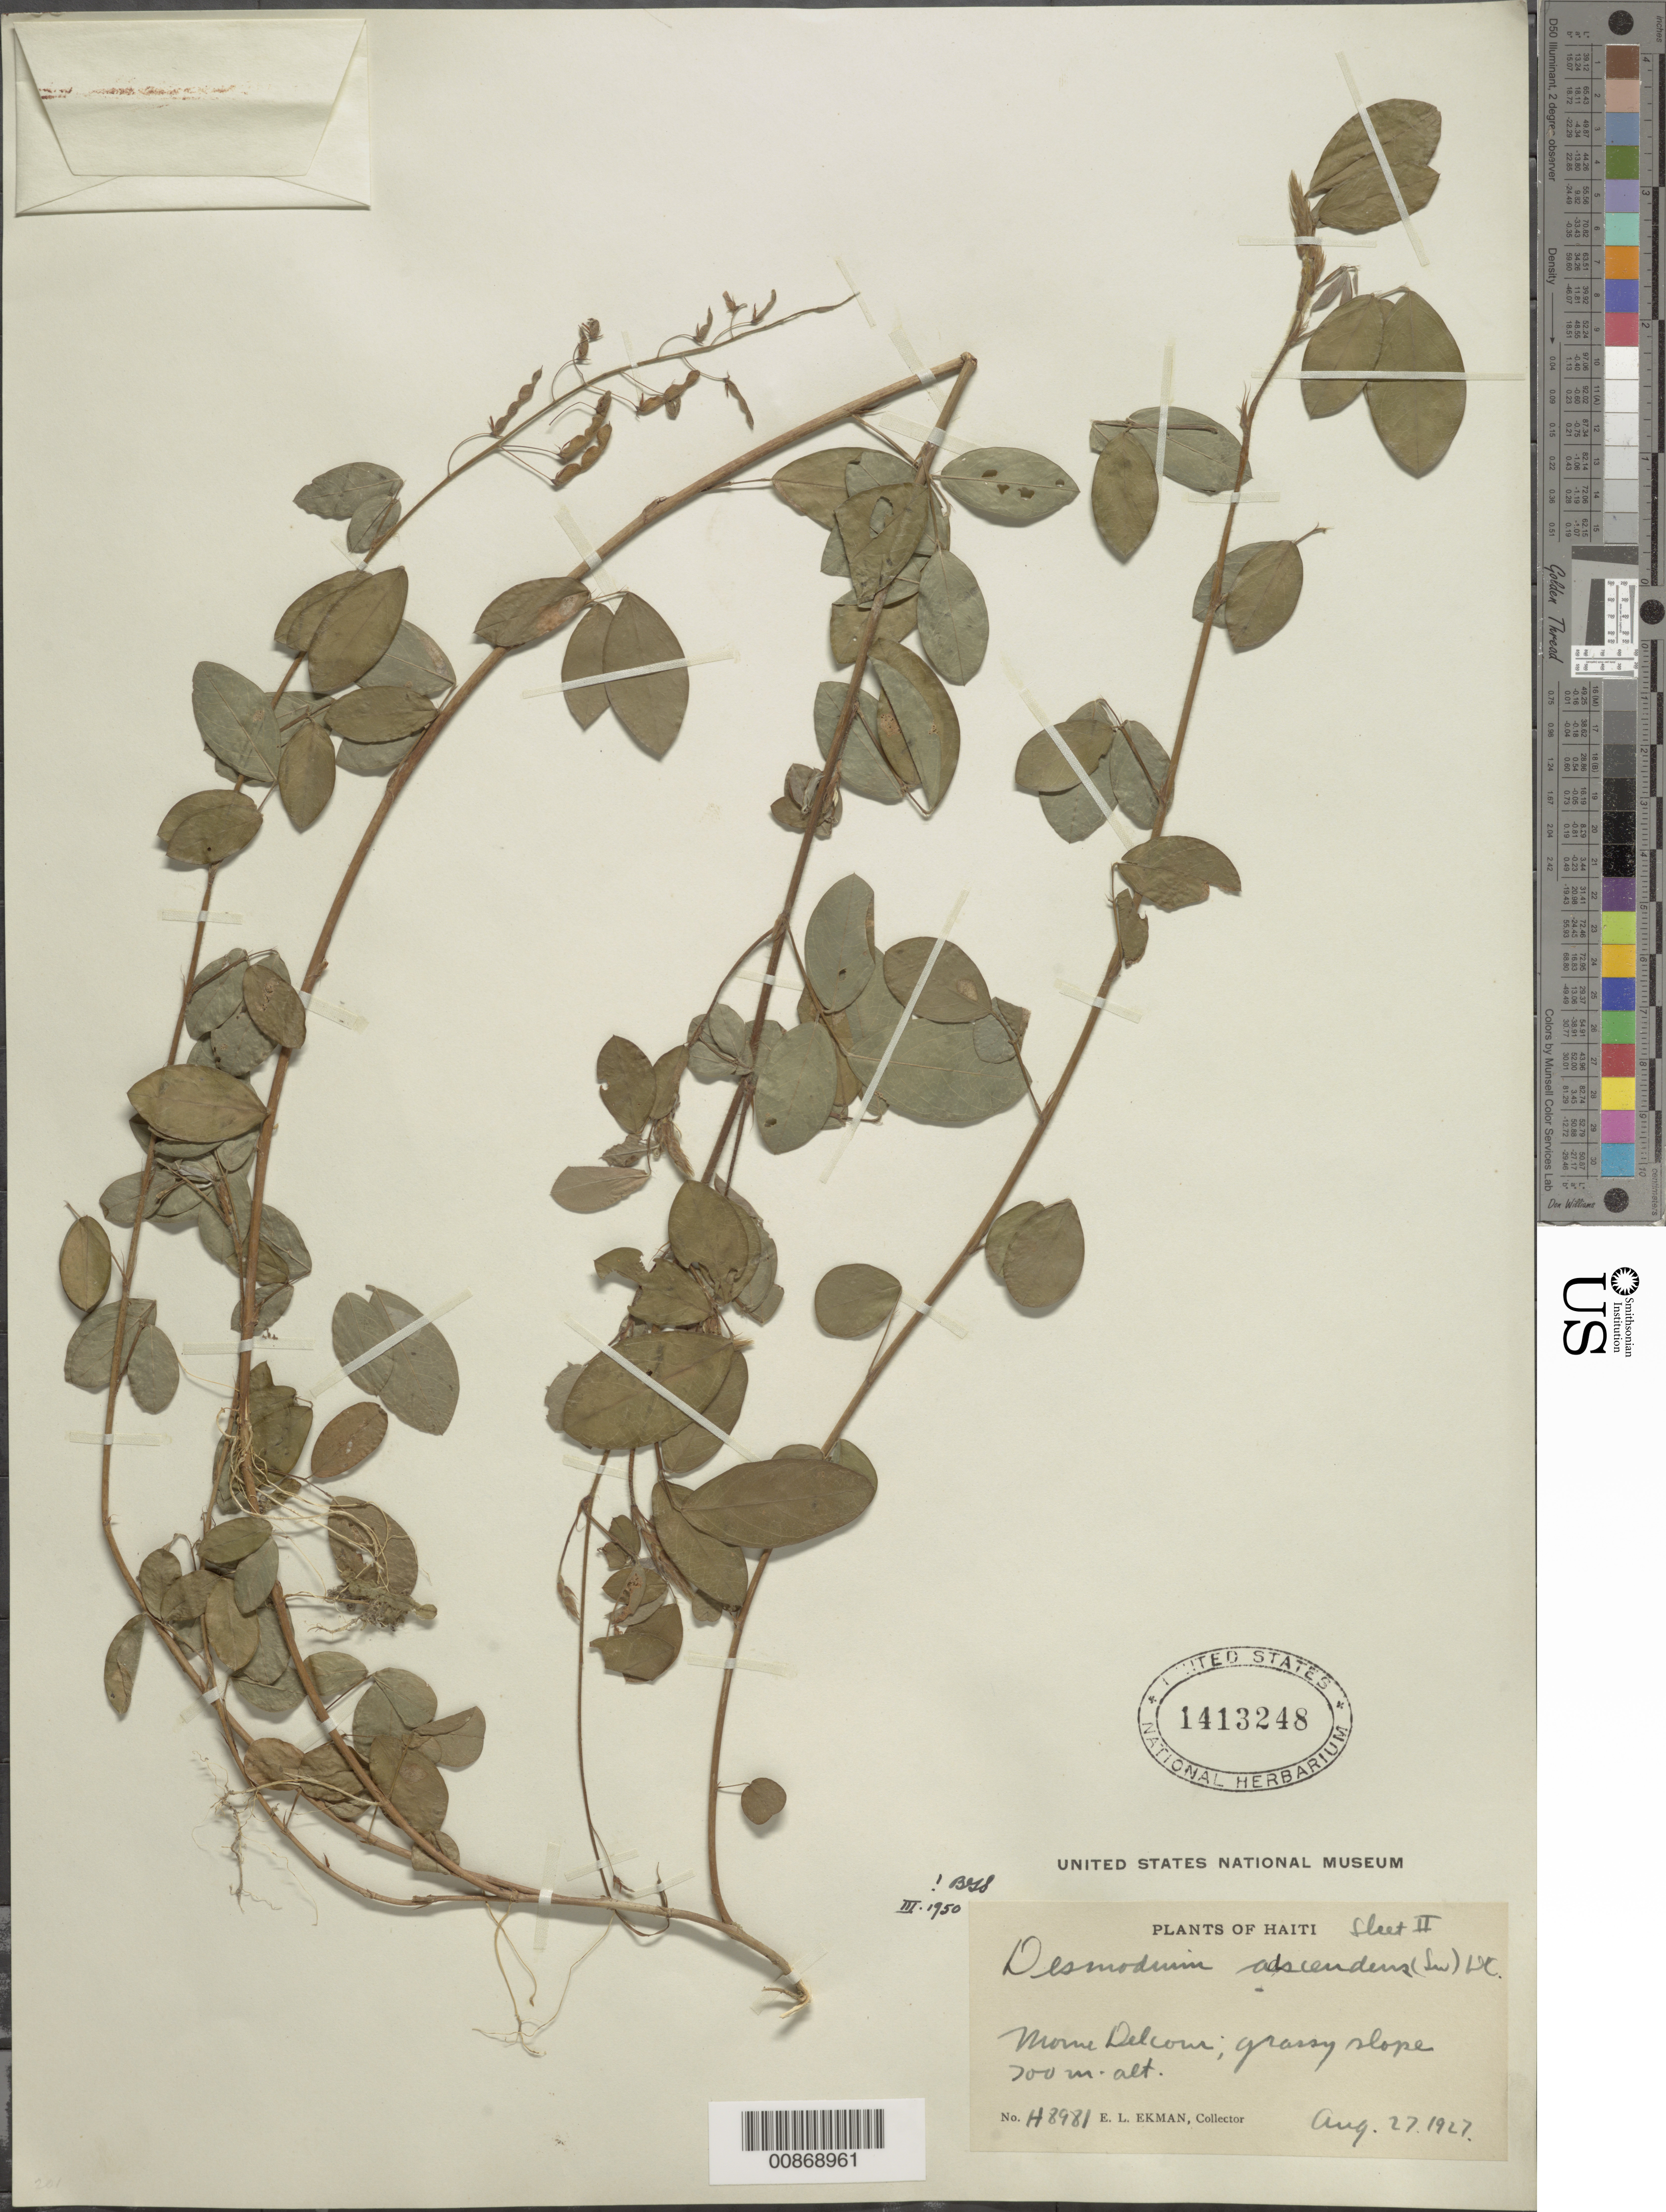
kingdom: Plantae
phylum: Tracheophyta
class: Magnoliopsida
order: Fabales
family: Fabaceae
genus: Grona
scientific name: Grona adscendens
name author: (Sw.) H. Ohashi & K. Ohashi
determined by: Strong, Mark T., (BOT), Smithsonian Institution - National Museum of Natural History (UNITED STATES)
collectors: E. L. Ekman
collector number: H 8981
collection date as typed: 27 Aug 1927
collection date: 1927-08-27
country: Haiti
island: Hispaniola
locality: Morne Delcour.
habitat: Grassy slope.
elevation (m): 700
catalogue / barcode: US 1413248